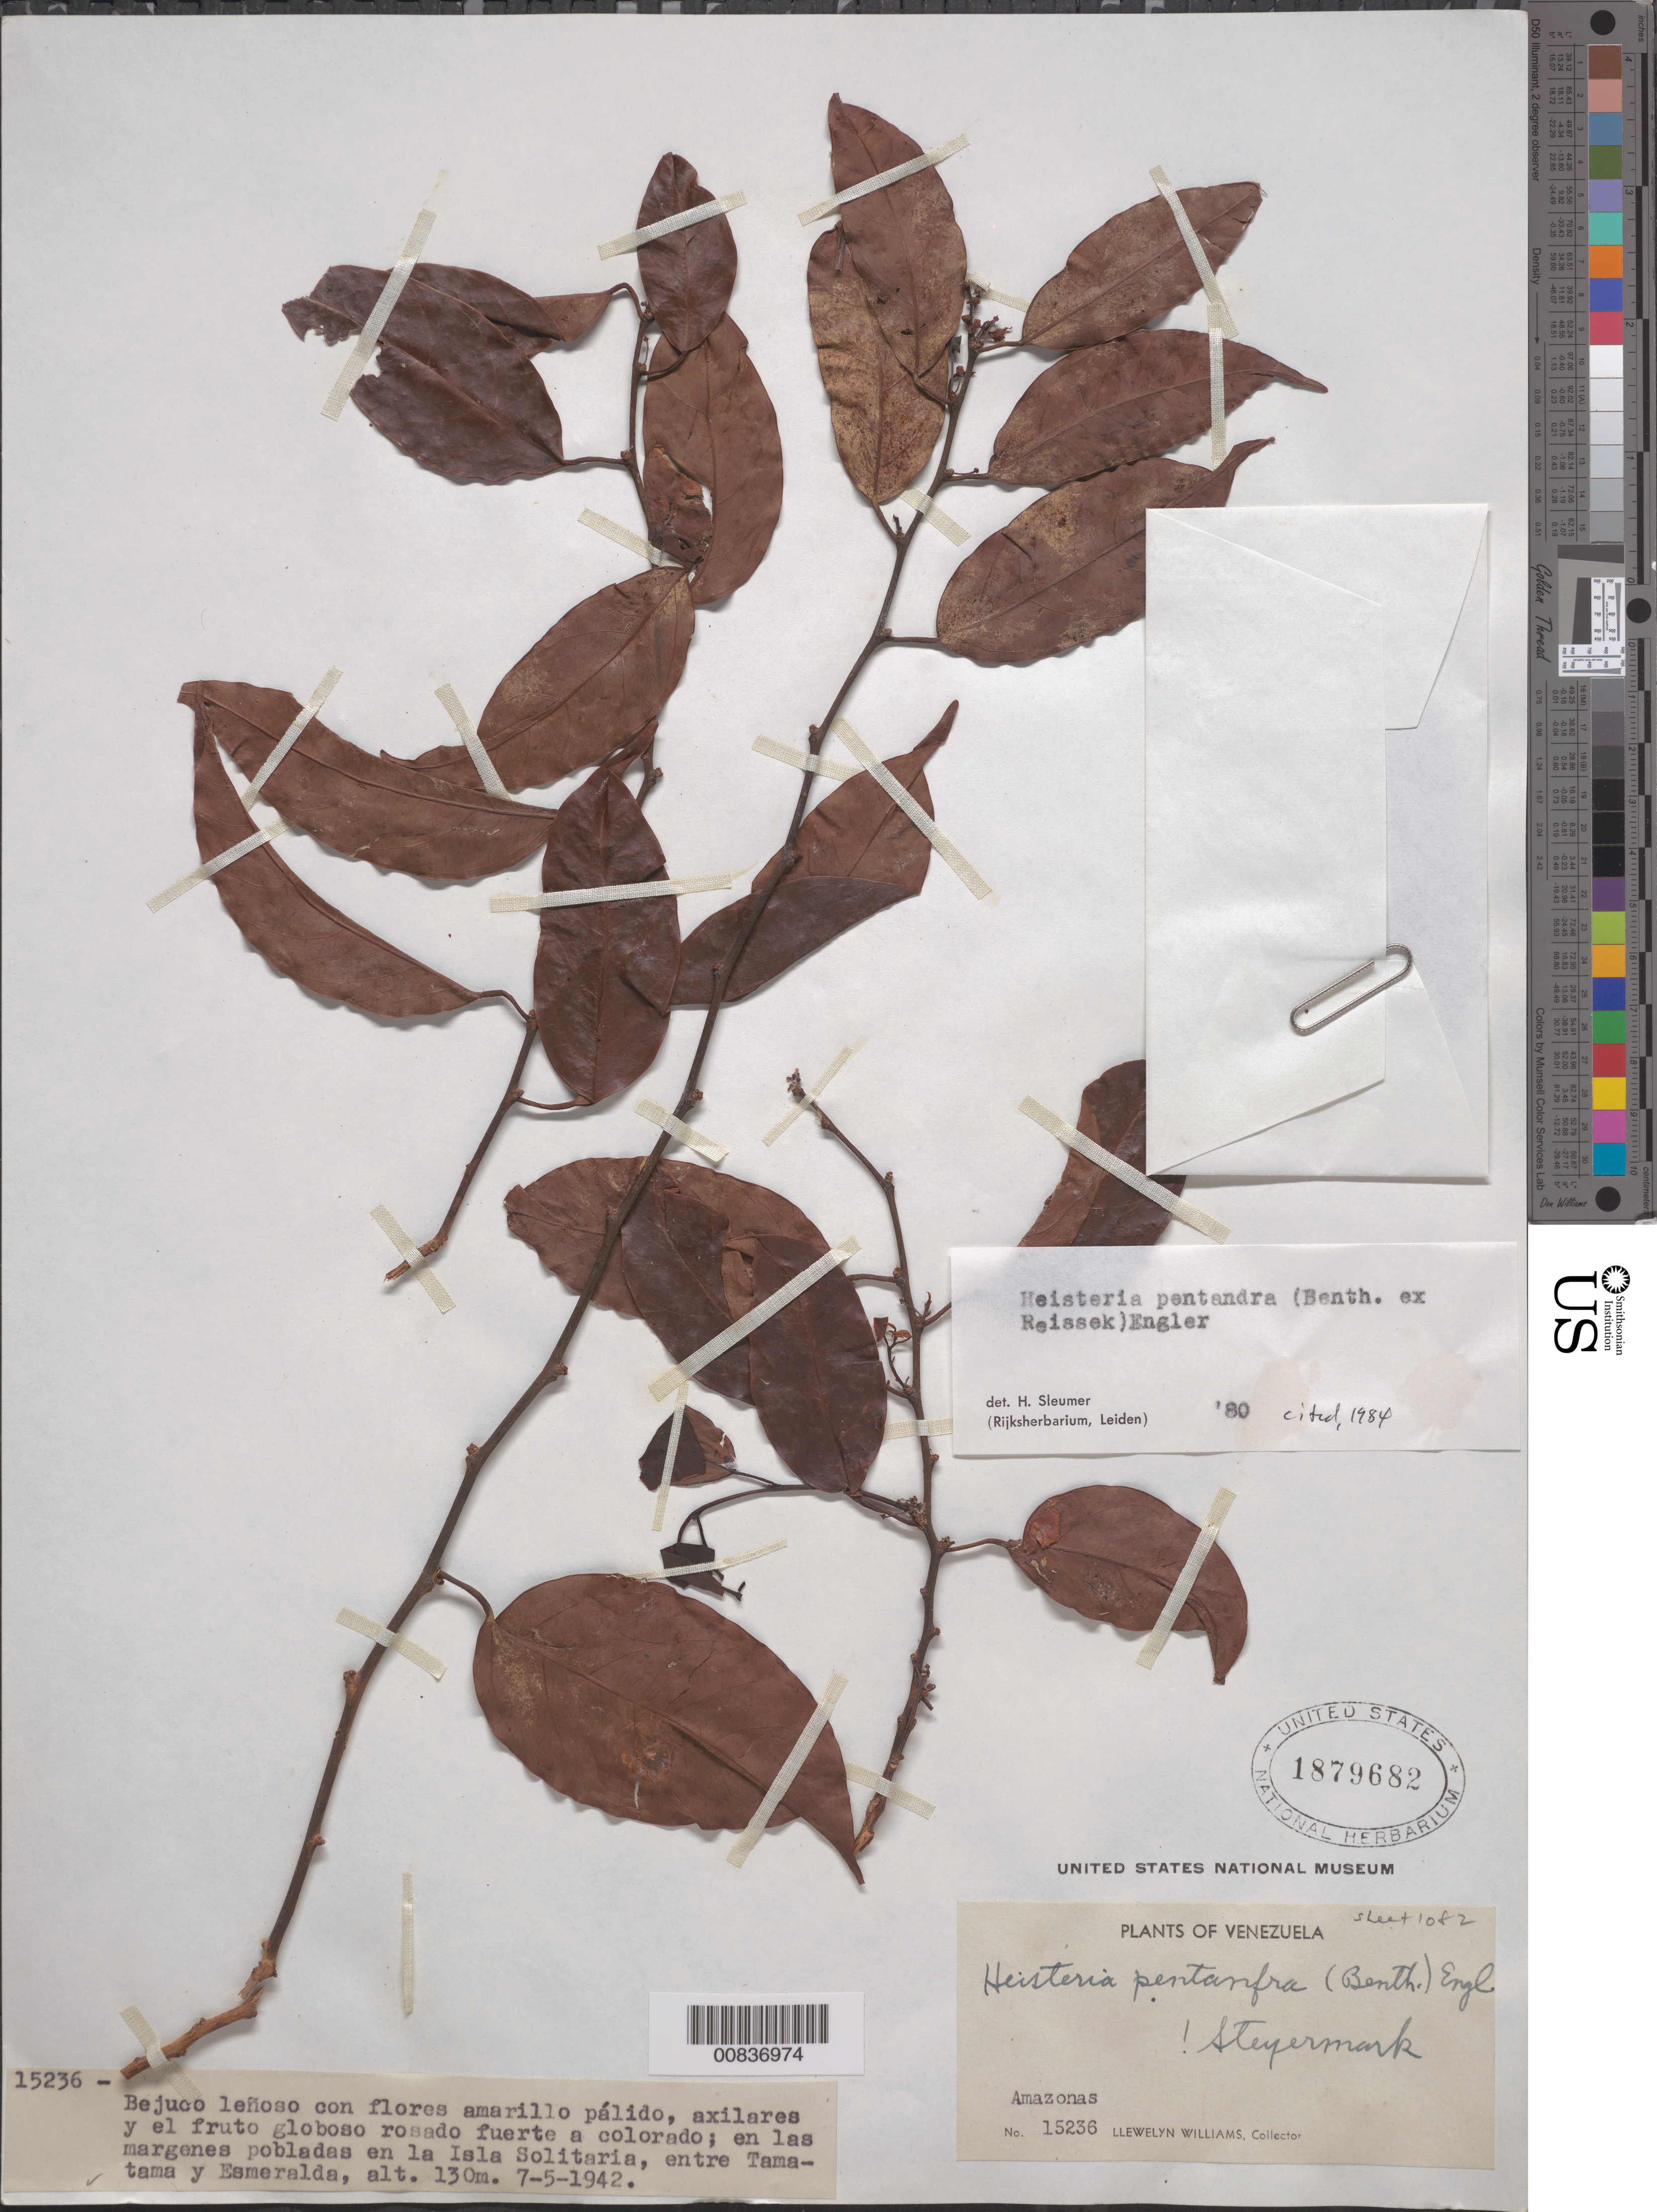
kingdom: Plantae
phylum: Tracheophyta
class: Magnoliopsida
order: Santalales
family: Erythropalaceae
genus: Heisteria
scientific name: Heisteria pentandra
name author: (Benth. ex Reissek) Engl.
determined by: Sleumer, H. O.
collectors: Ll. Williams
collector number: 15236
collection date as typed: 7-May-42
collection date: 1942-05-07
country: Venezuela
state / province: Amazonas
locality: Isla Solitaria, entre Tamatama y Esmeralda, Alto Orinoco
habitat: Margenes pobladas en la isla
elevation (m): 130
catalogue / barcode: US 1879682